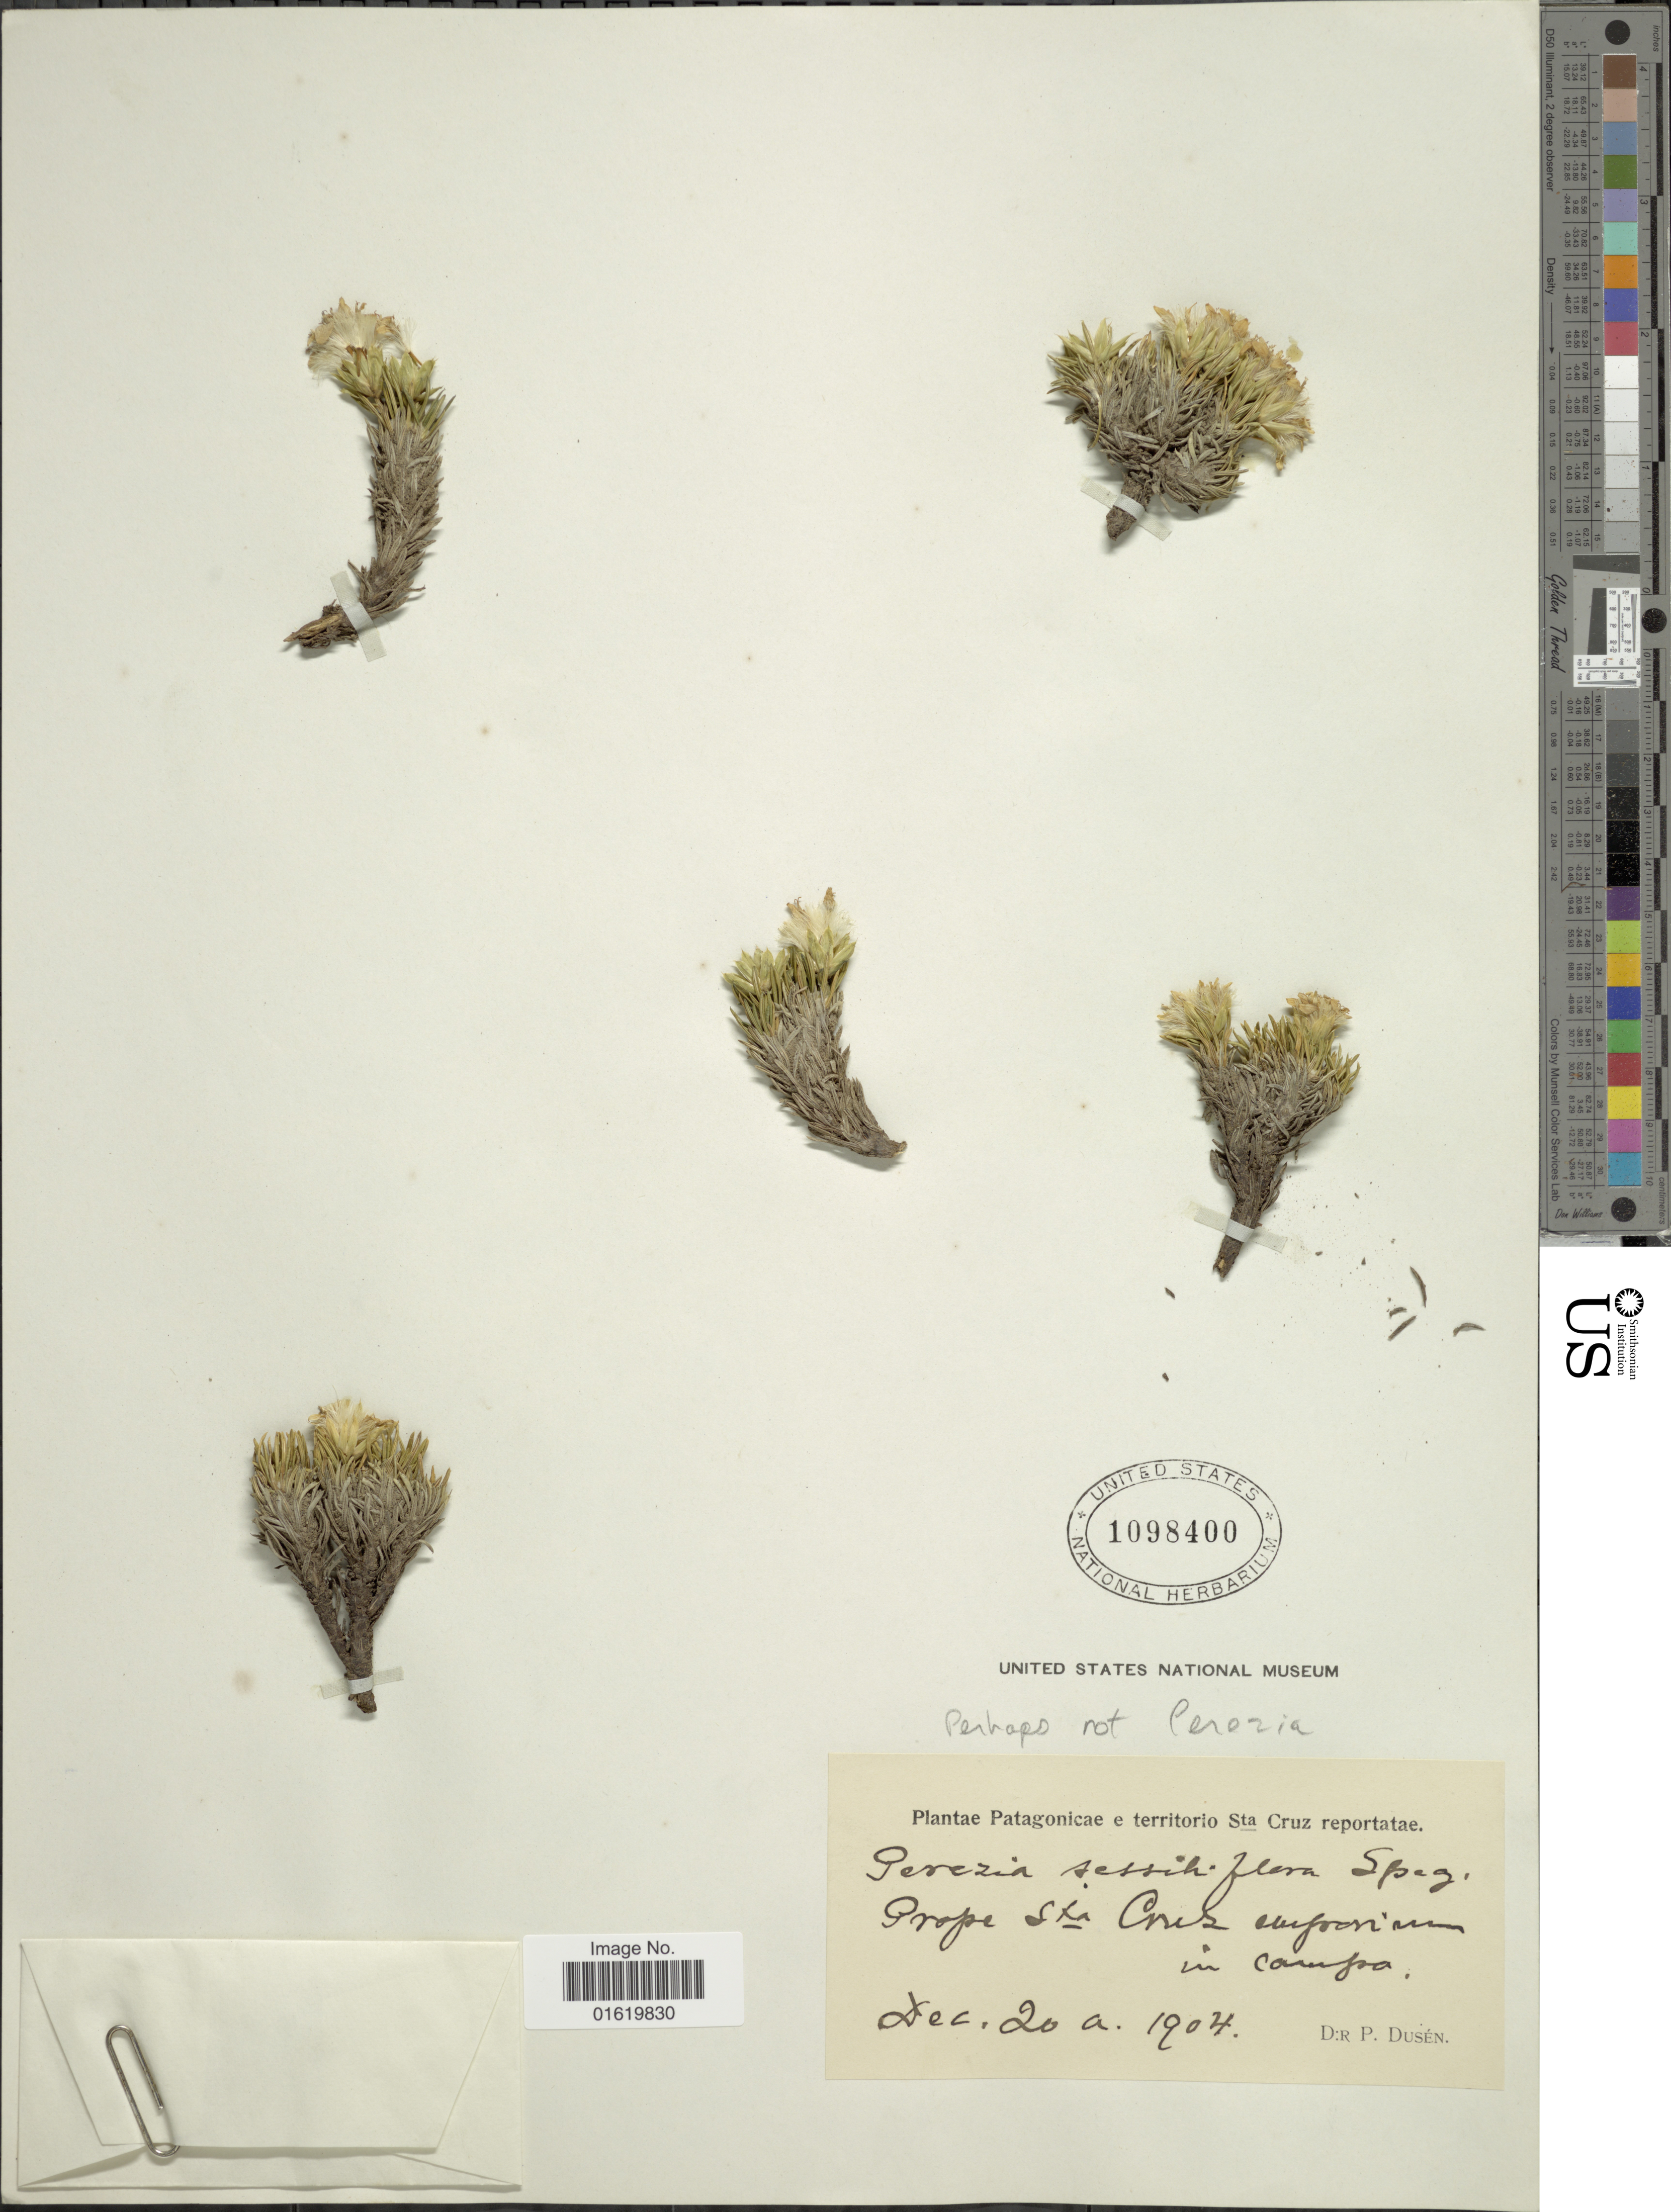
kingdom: Plantae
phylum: Tracheophyta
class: Magnoliopsida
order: Asterales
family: Asteraceae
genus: Perezia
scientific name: Perezia sp.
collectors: P. Dusén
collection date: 1904-12-20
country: Argentina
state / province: Santa Cruz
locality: Patagonicae eterritorio Sta. Cruz reportatae. Prope Sta Cruz.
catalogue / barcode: US 1098400